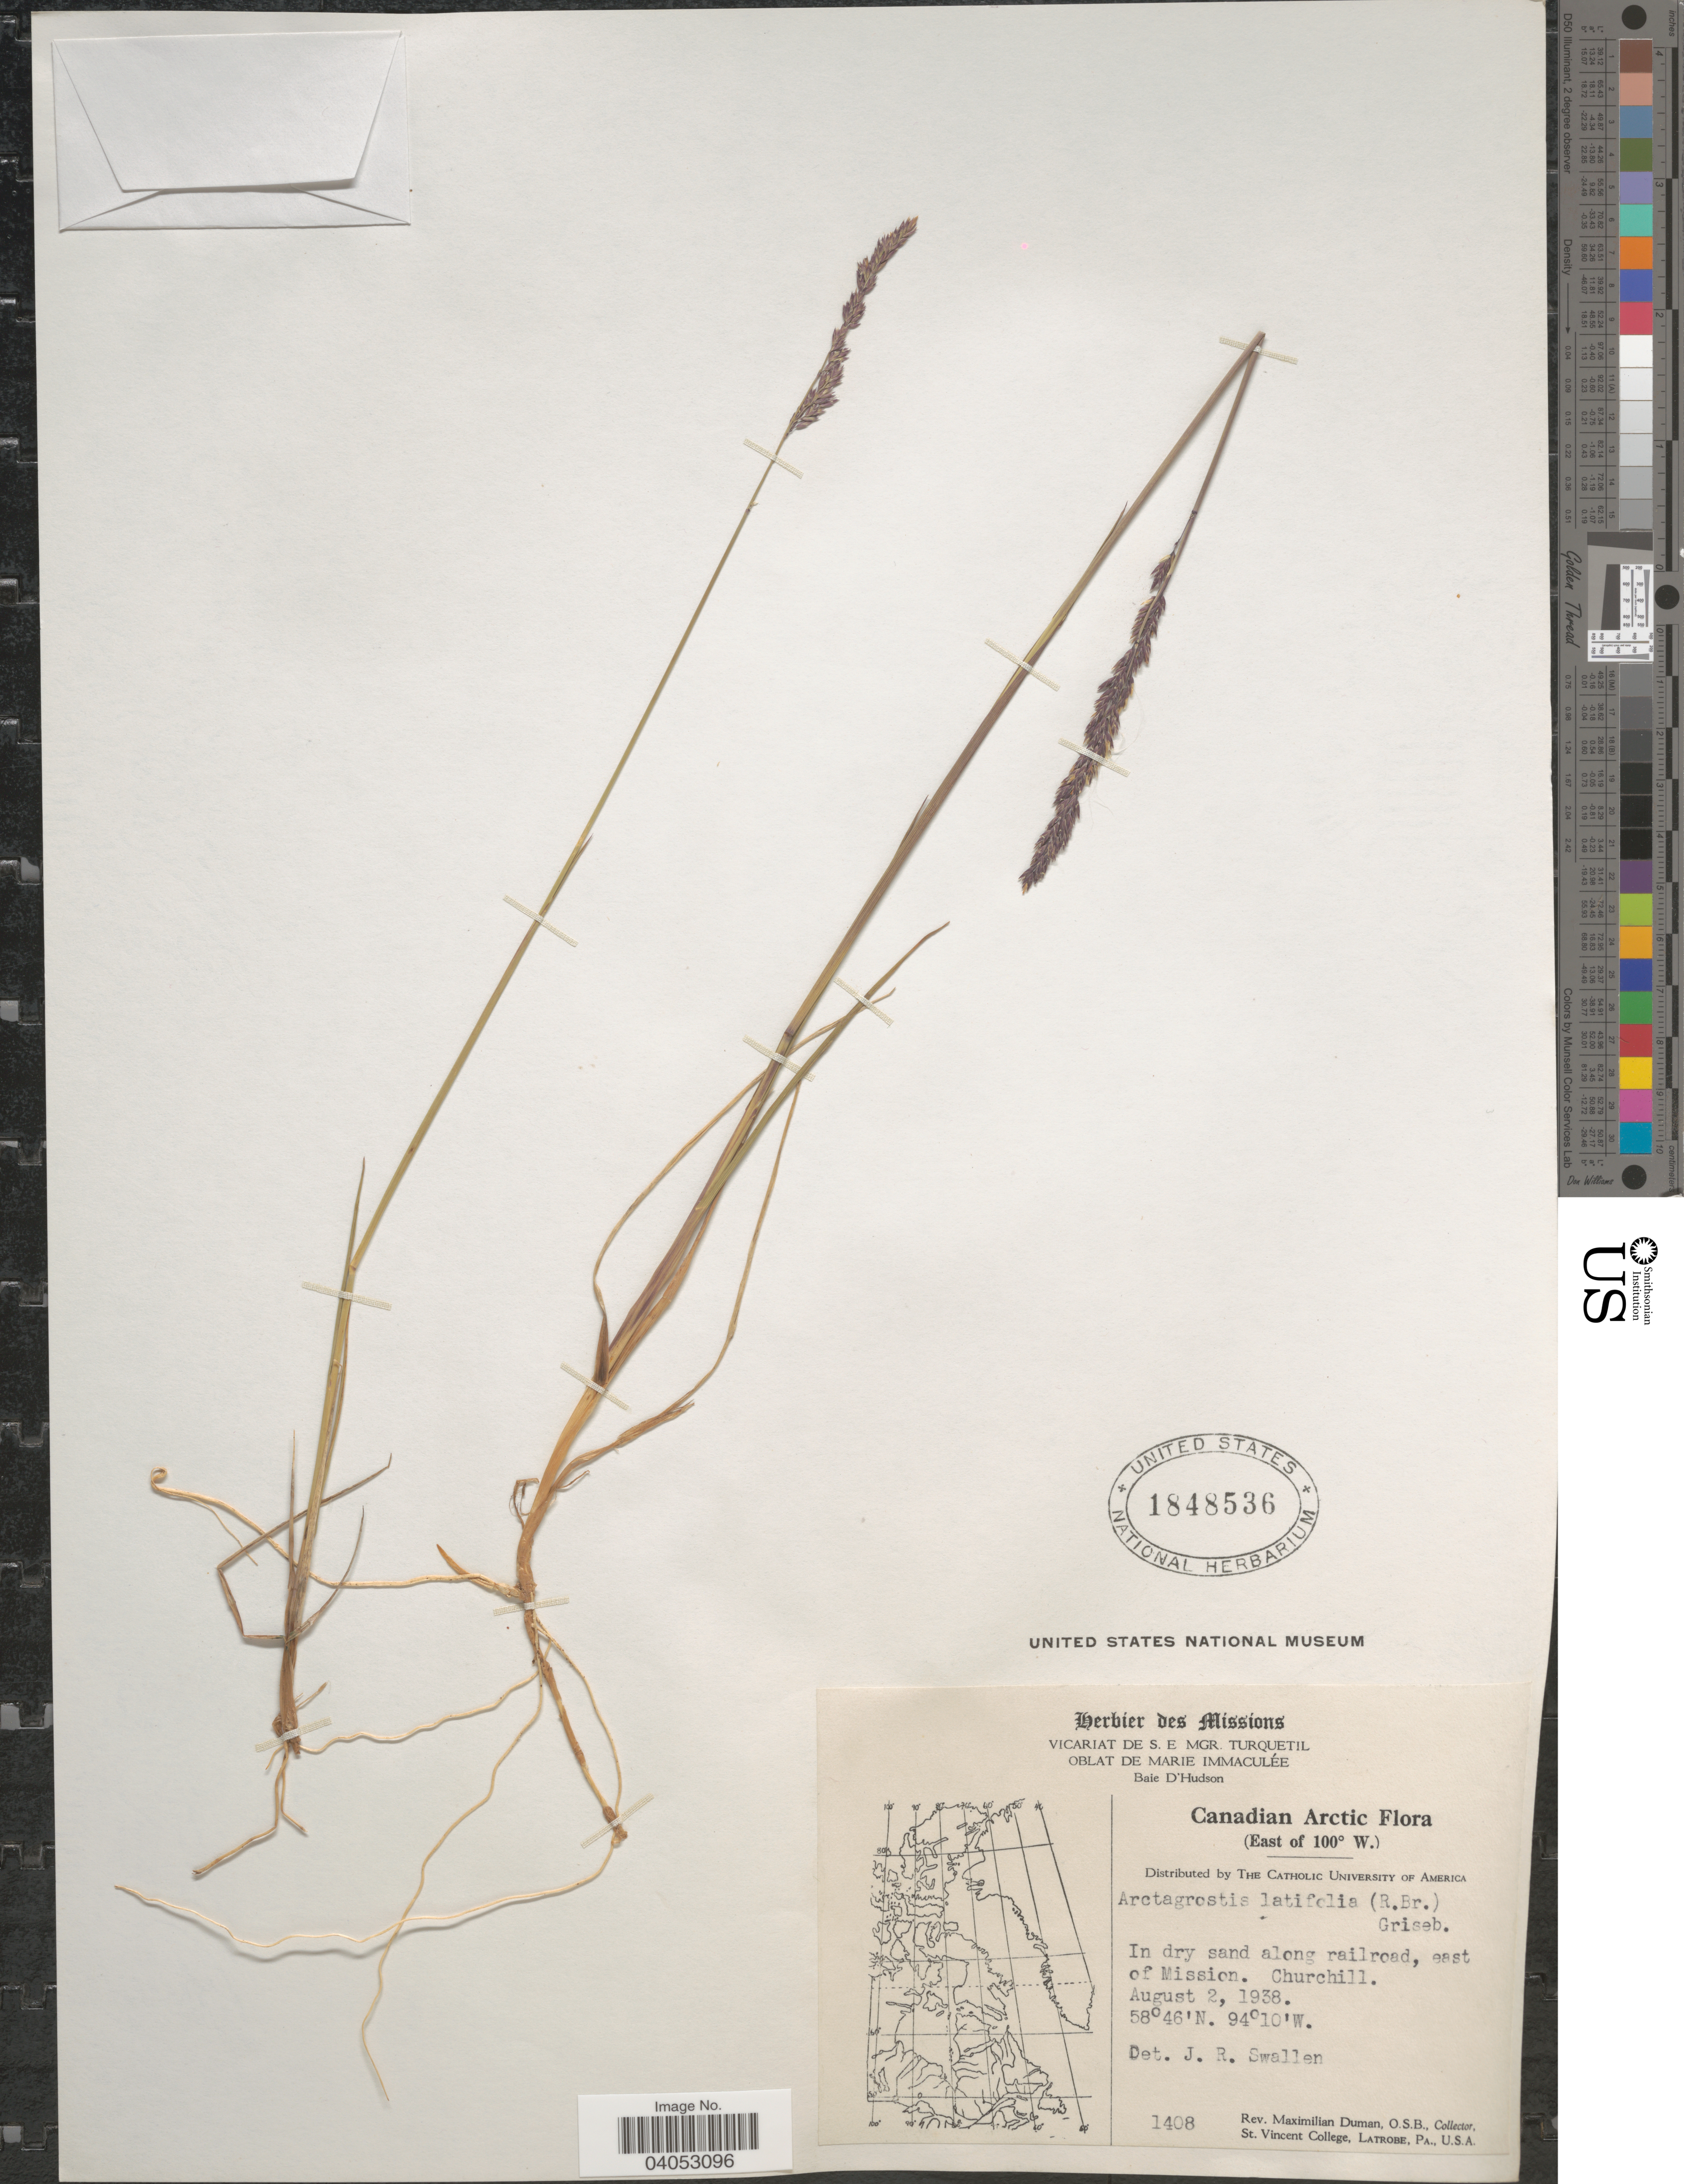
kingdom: Plantae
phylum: Tracheophyta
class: Liliopsida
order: Poales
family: Poaceae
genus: Arctagrostis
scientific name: Arctagrostis latifolia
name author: (R. Br.) Griseb.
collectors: M. Duman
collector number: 1408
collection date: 1938-08-02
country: Canada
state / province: Manitoba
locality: Canadian Arctic (East of 100º W.). Along railroad, east of Mission. Churchill.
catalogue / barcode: US 1848536